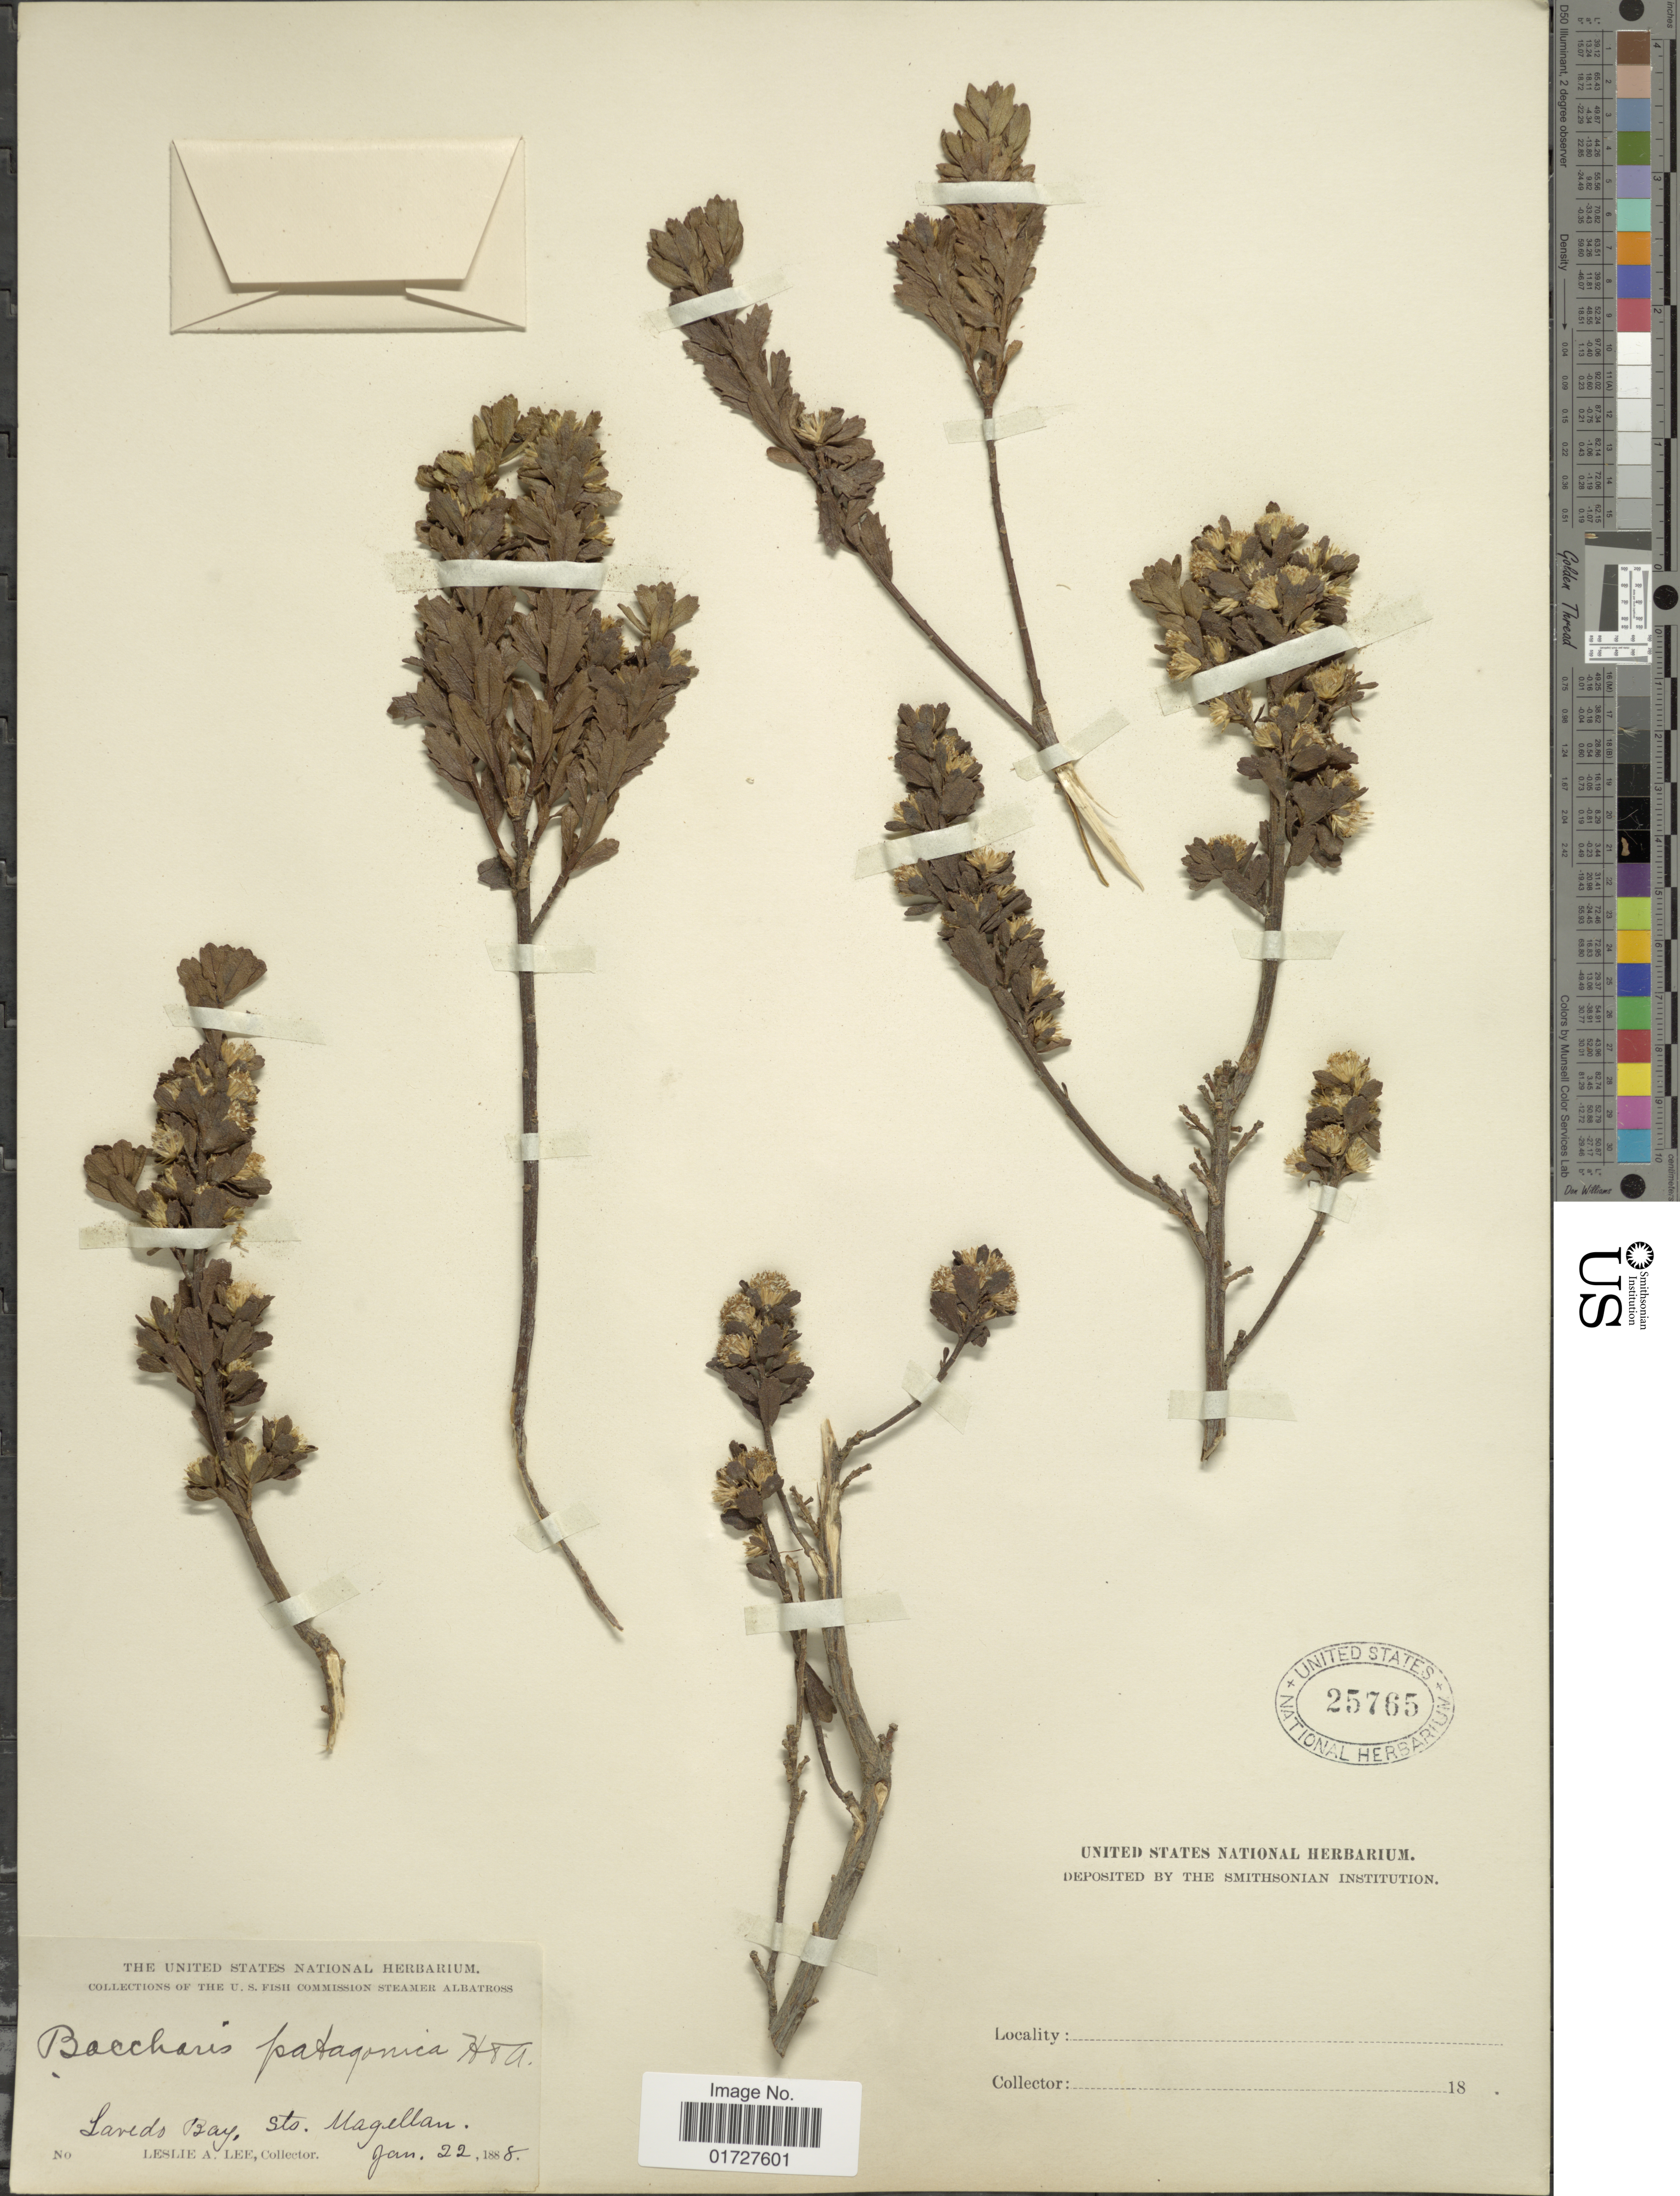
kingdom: Plantae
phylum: Tracheophyta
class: Magnoliopsida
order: Asterales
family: Asteraceae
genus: Baccharis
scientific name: Baccharis patagonica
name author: Hook. & Arn.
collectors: L. Lee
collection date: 1888-01-22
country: Chile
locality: Laredo Bay, Sto. Magellan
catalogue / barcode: US 25765